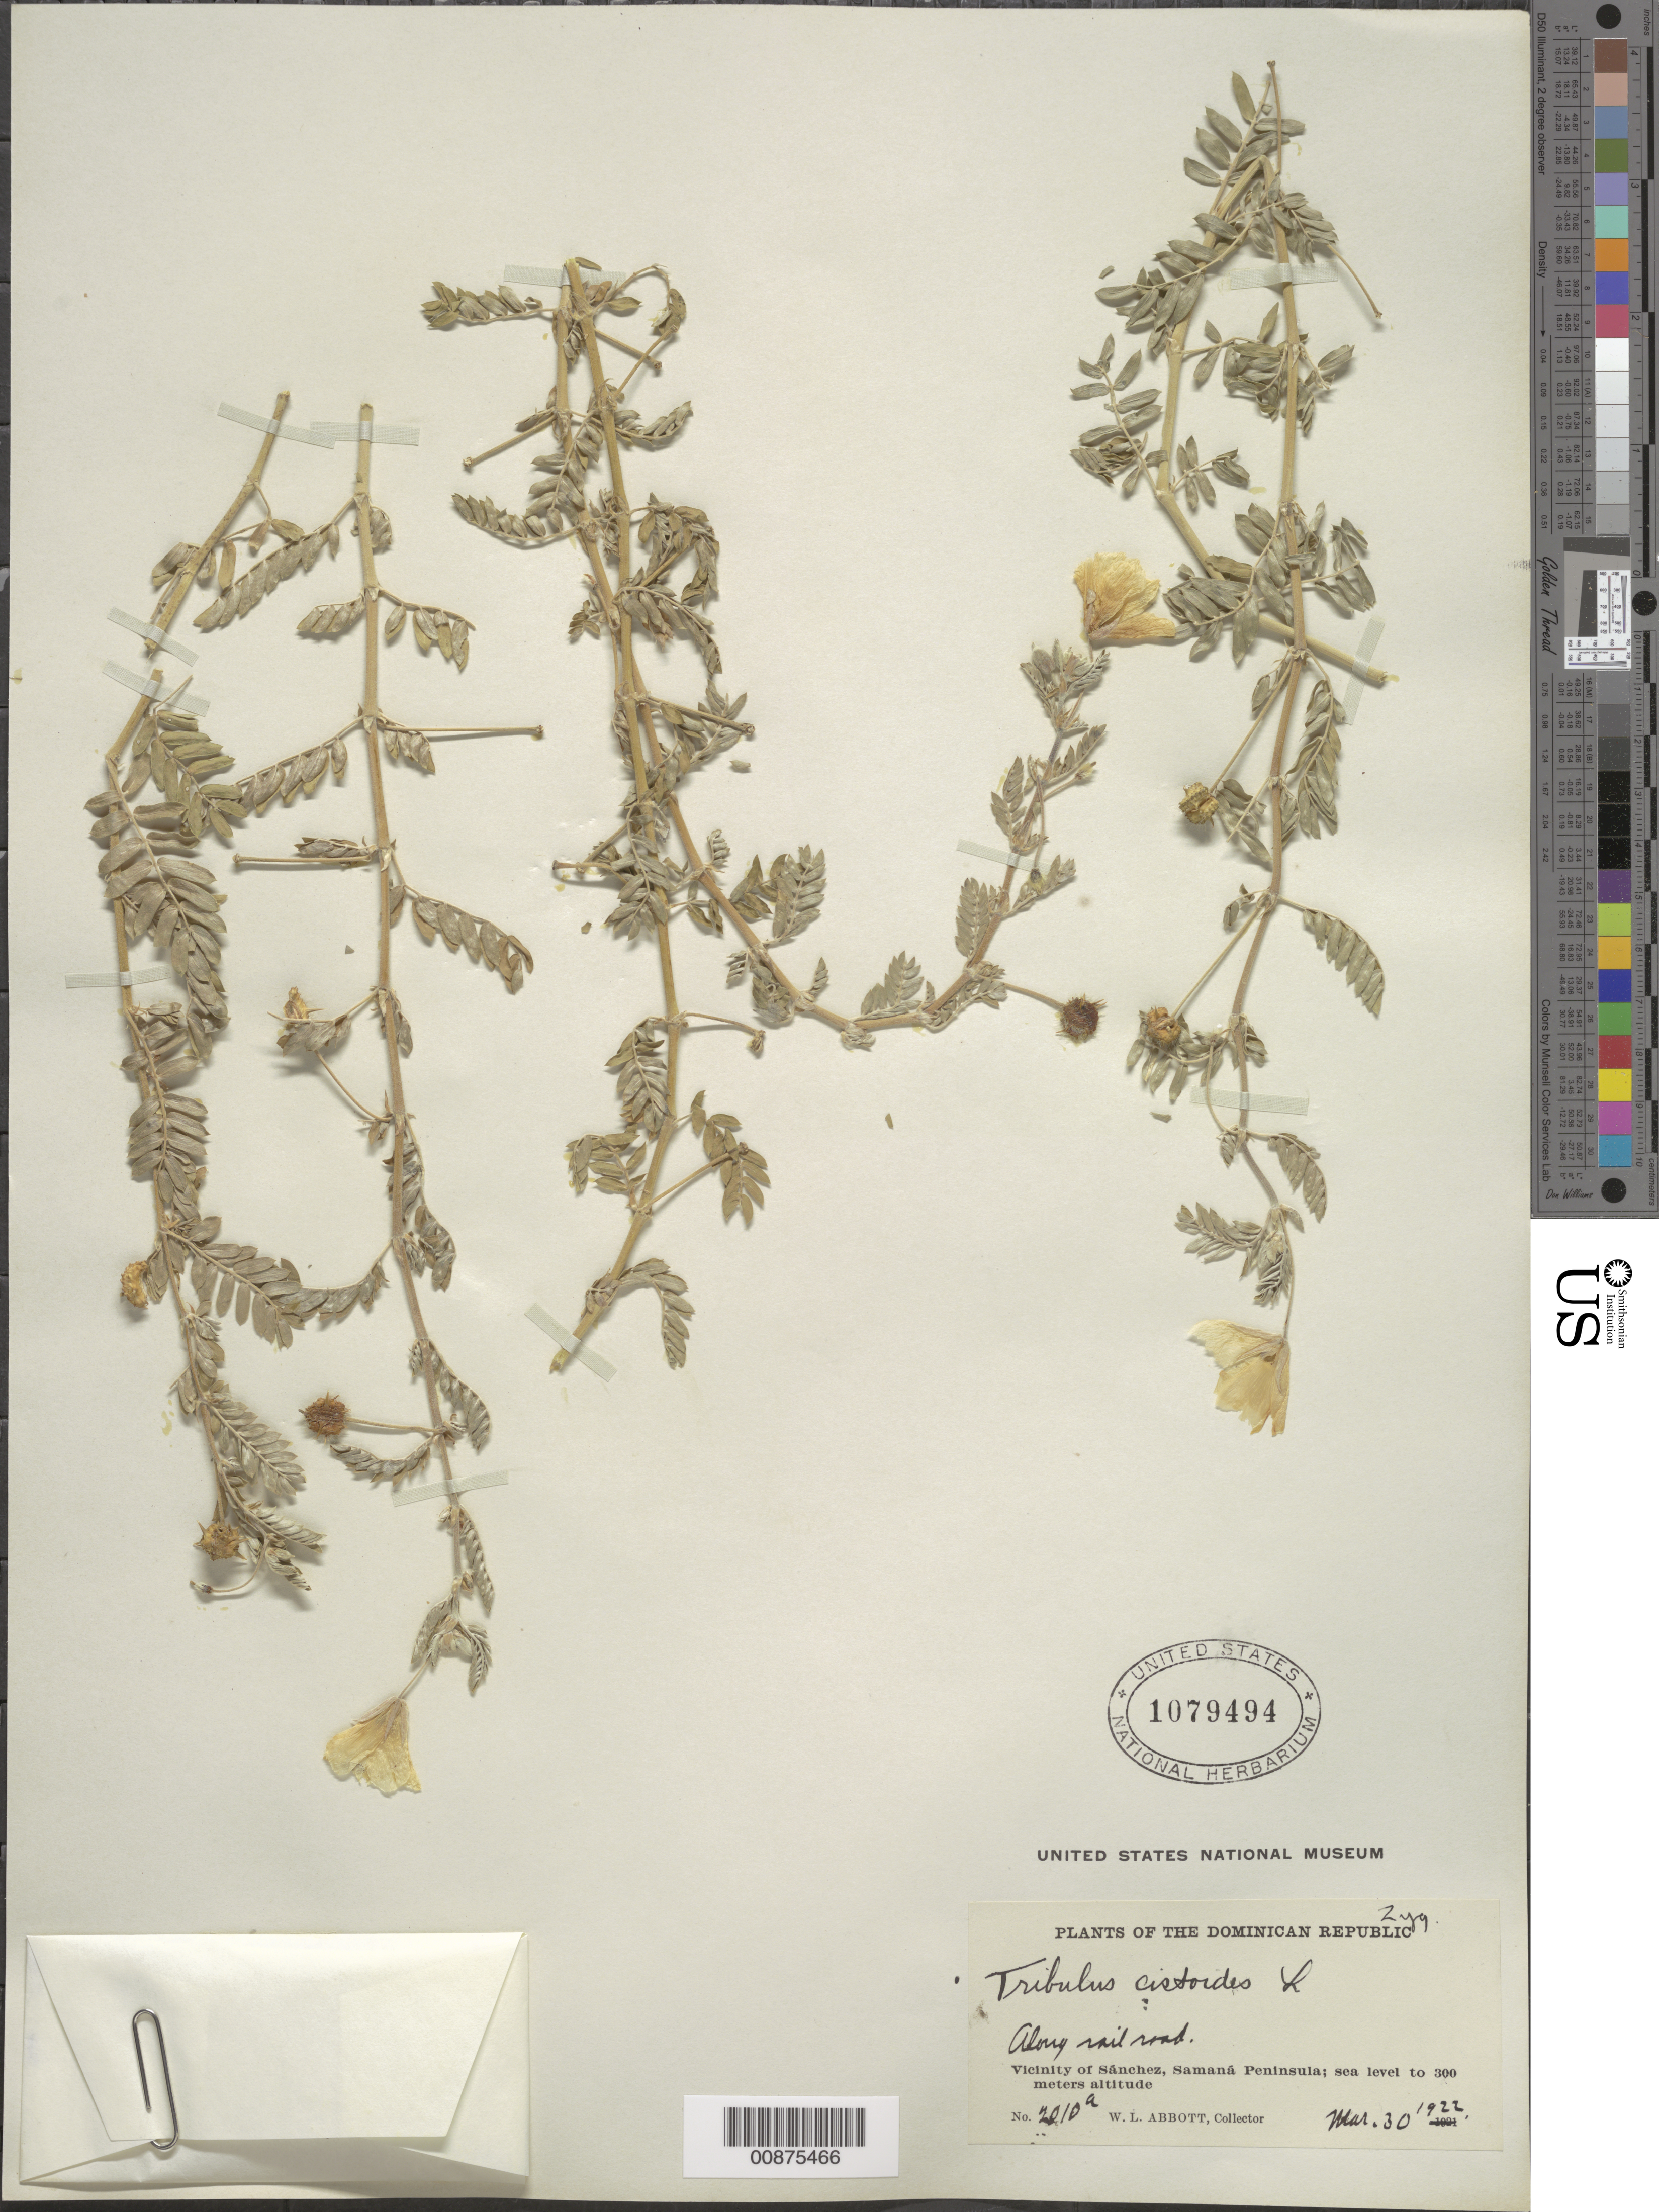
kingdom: Plantae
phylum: Tracheophyta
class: Magnoliopsida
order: Zygophyllales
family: Zygophyllaceae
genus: Tribulus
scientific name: Tribulus cistoides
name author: L.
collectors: W. L. Abbott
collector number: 2010a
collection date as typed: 30 Mar 1922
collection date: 1922-03-30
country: Dominican Republic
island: Hispaniola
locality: Vicinity of Sánchez, Samaná Peninsula. Along rail road.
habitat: Along rail road.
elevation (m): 0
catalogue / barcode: US 1079494